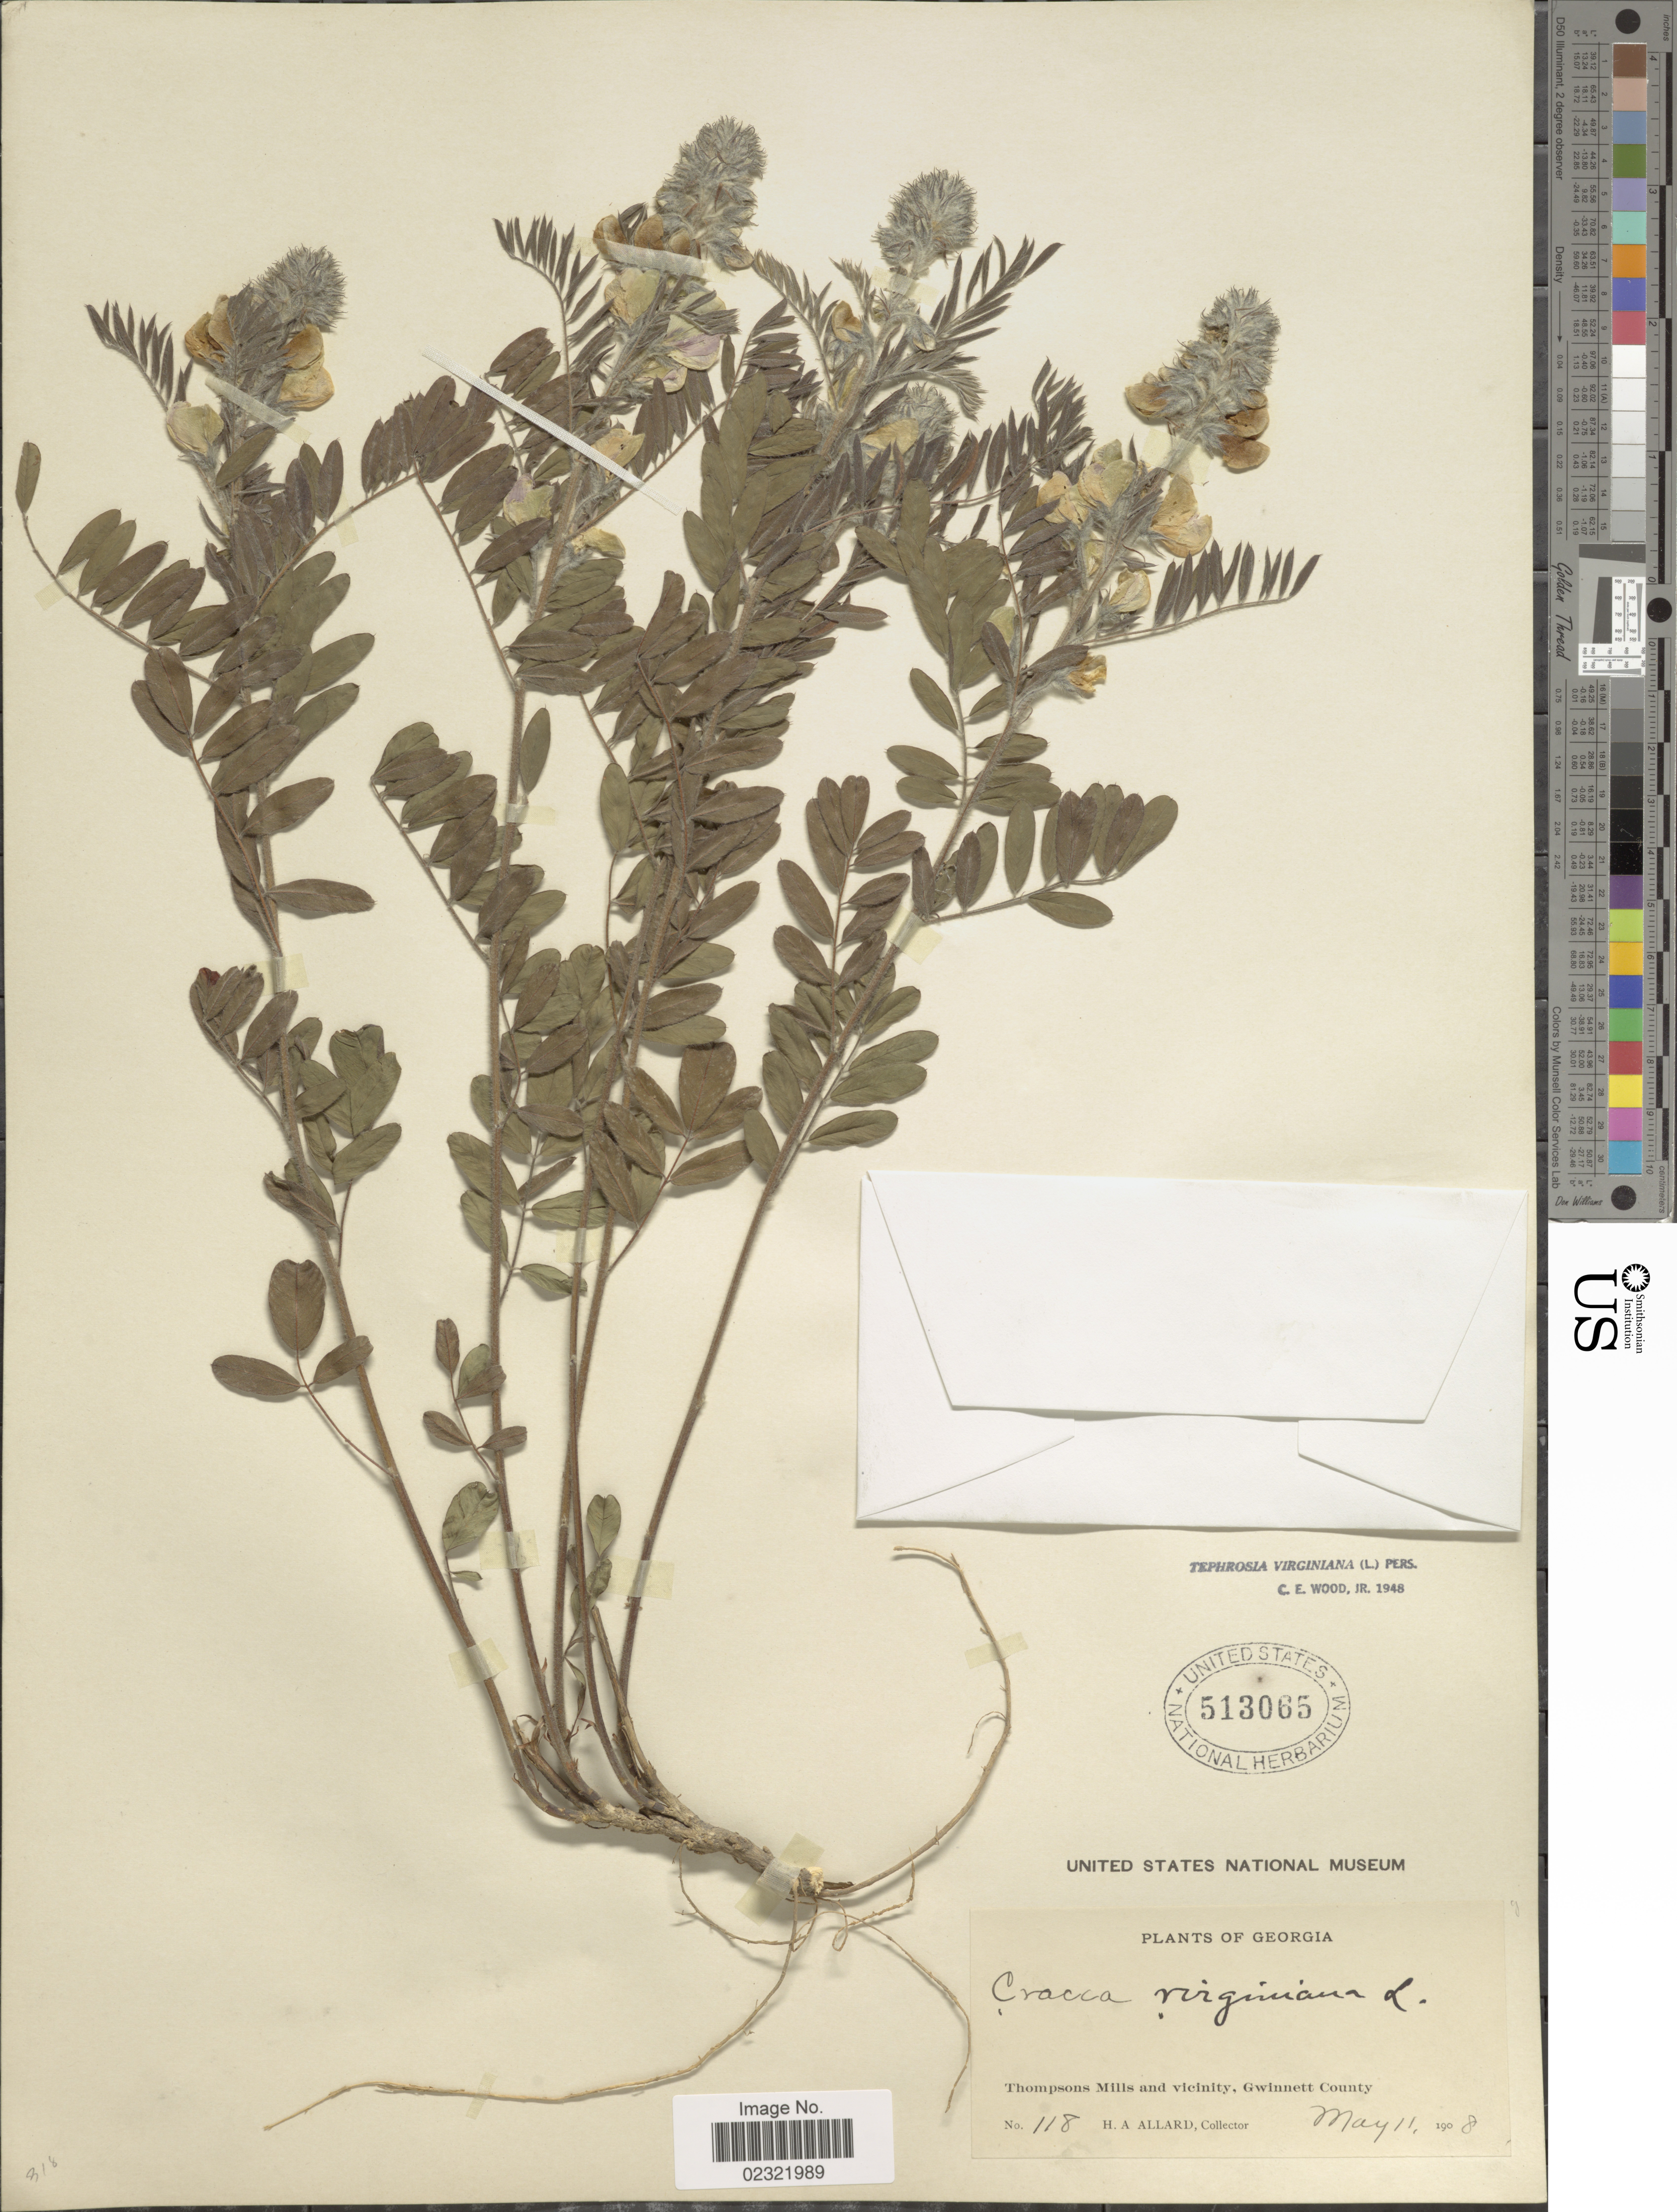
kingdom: Plantae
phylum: Tracheophyta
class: Magnoliopsida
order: Fabales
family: Fabaceae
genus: Tephrosia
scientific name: Tephrosia virginiana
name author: (L.) Pers.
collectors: H. A. Allard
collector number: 118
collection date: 1908-05-11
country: United States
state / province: Georgia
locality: Thompsons Mills and vicinity, Gwinnett County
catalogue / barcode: US 513065